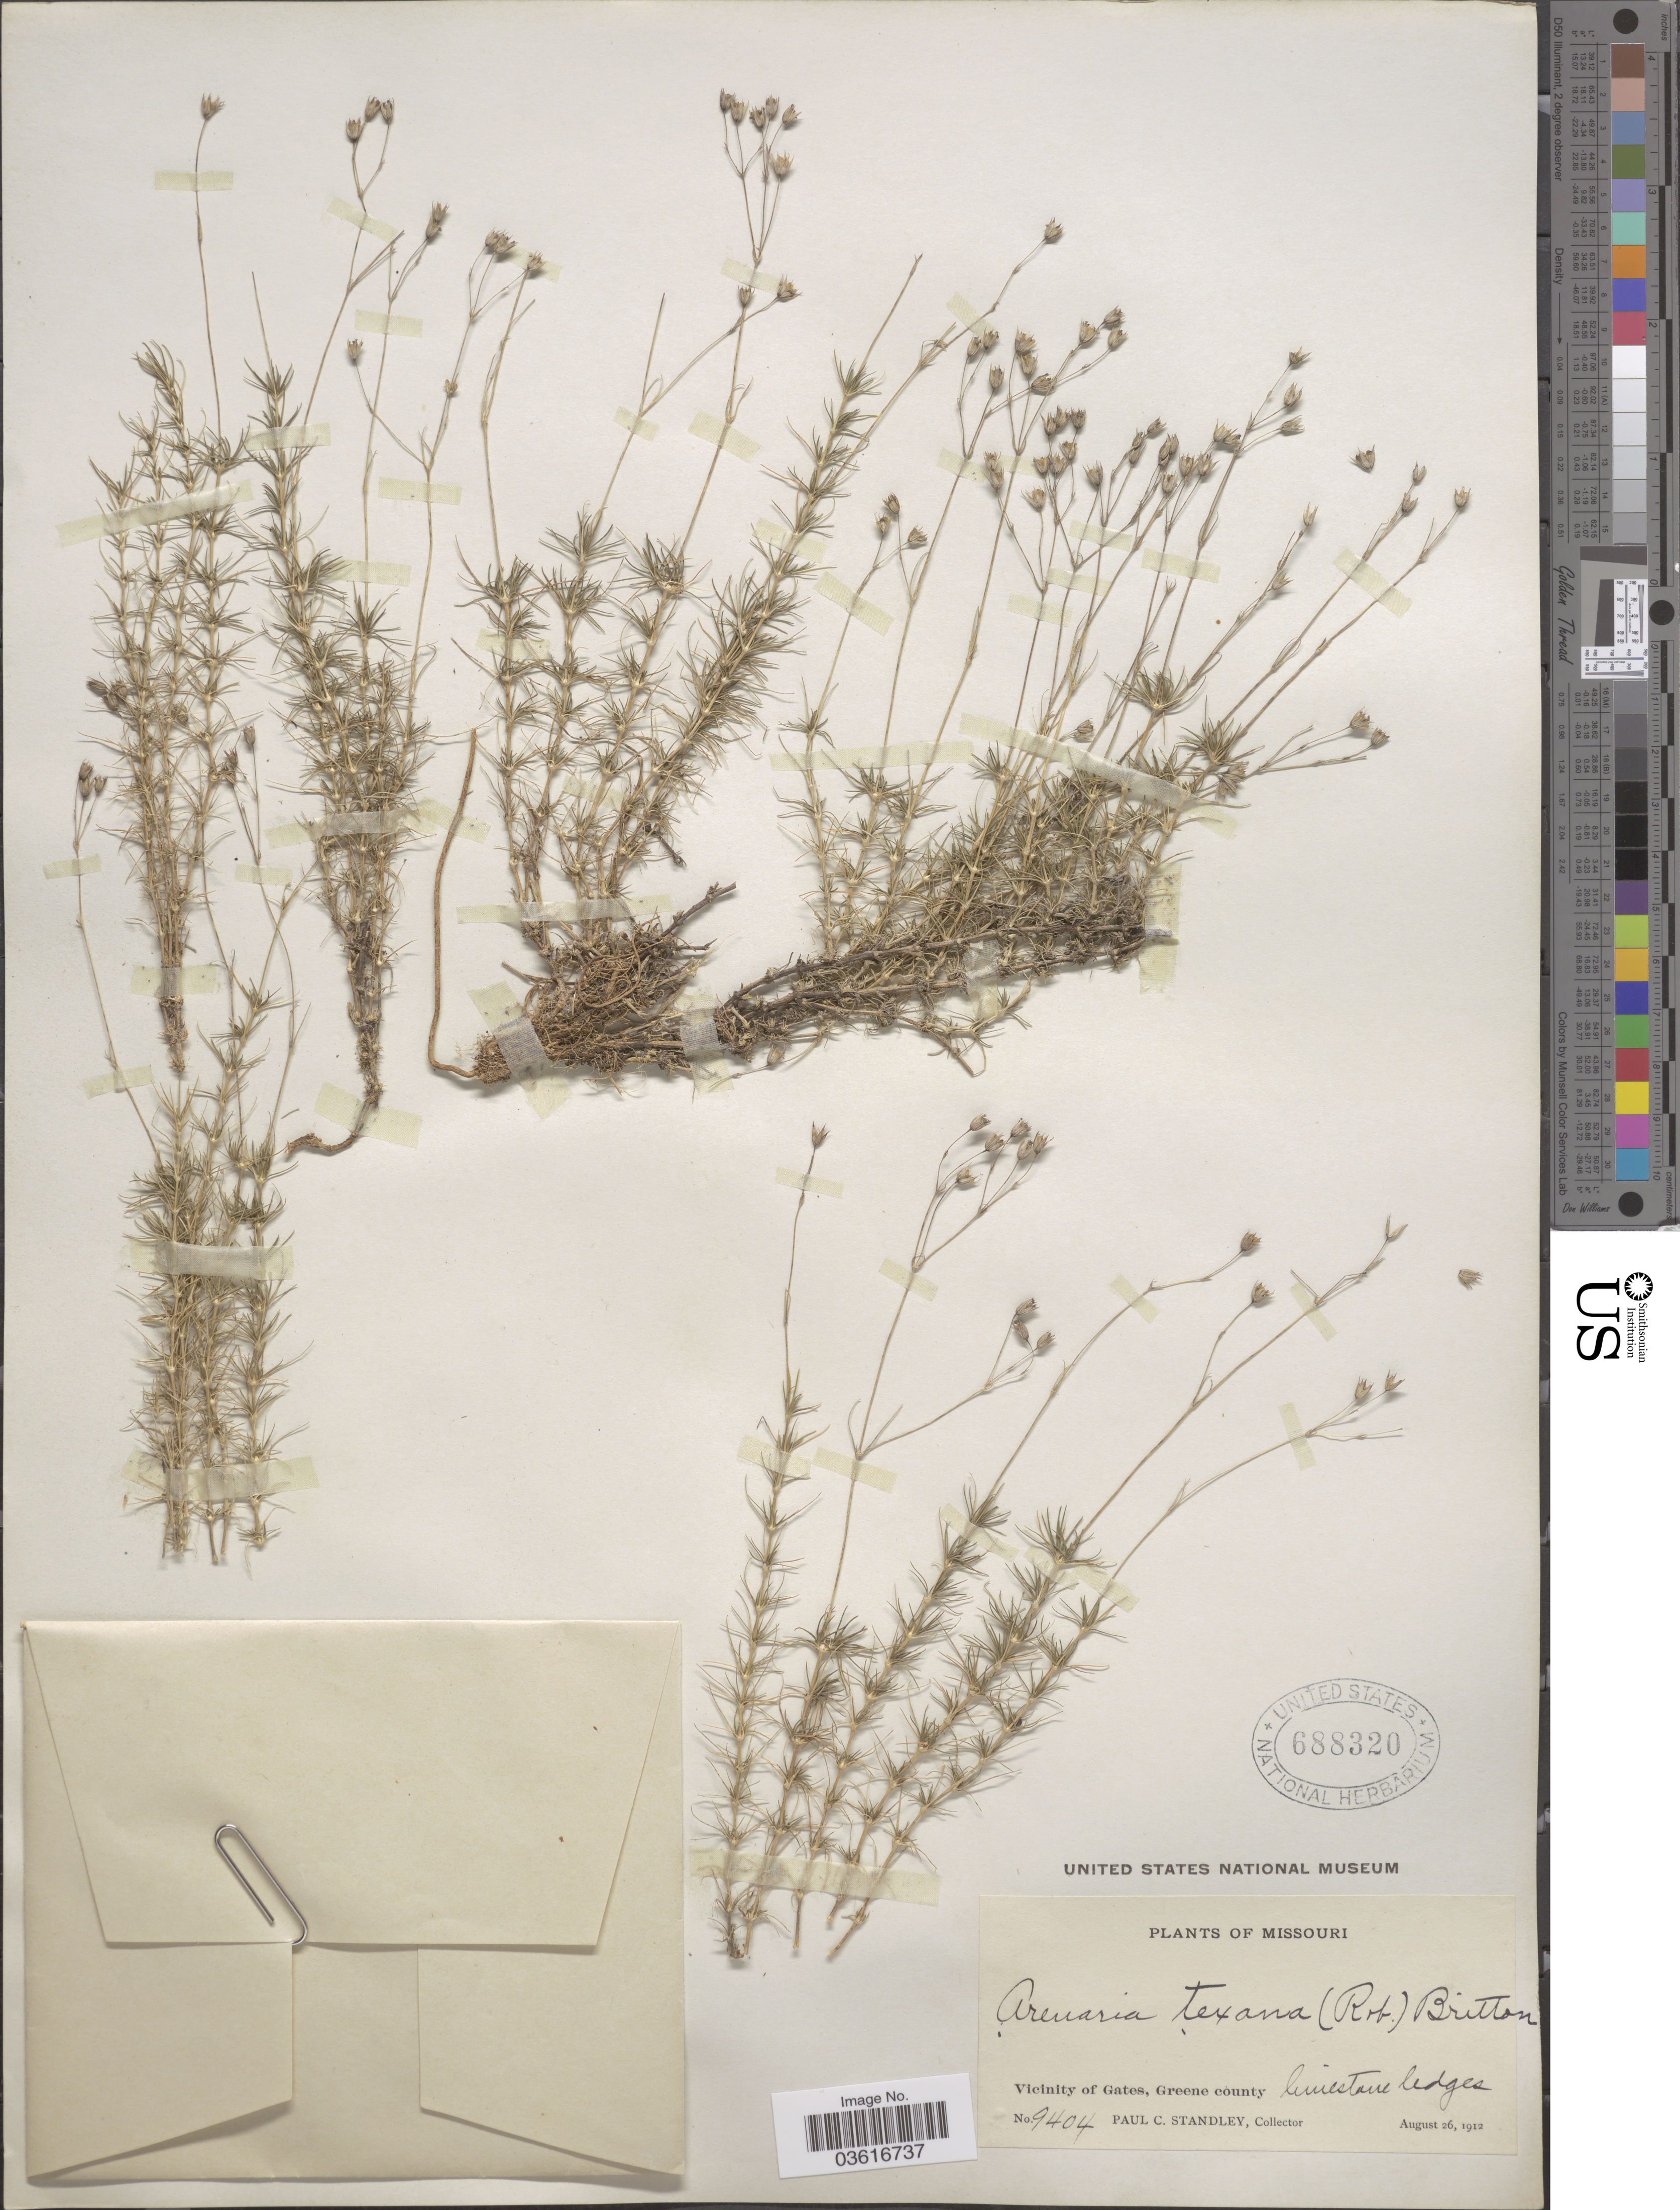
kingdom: Plantae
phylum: Tracheophyta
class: Magnoliopsida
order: Caryophyllales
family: Caryophyllaceae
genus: Minuartia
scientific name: Minuartia stricta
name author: (Sw.) Hiern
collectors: P. C. Standley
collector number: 9404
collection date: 1912-08-26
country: United States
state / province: Missouri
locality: Vicinity of Gates, Greene county.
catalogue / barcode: US 688320